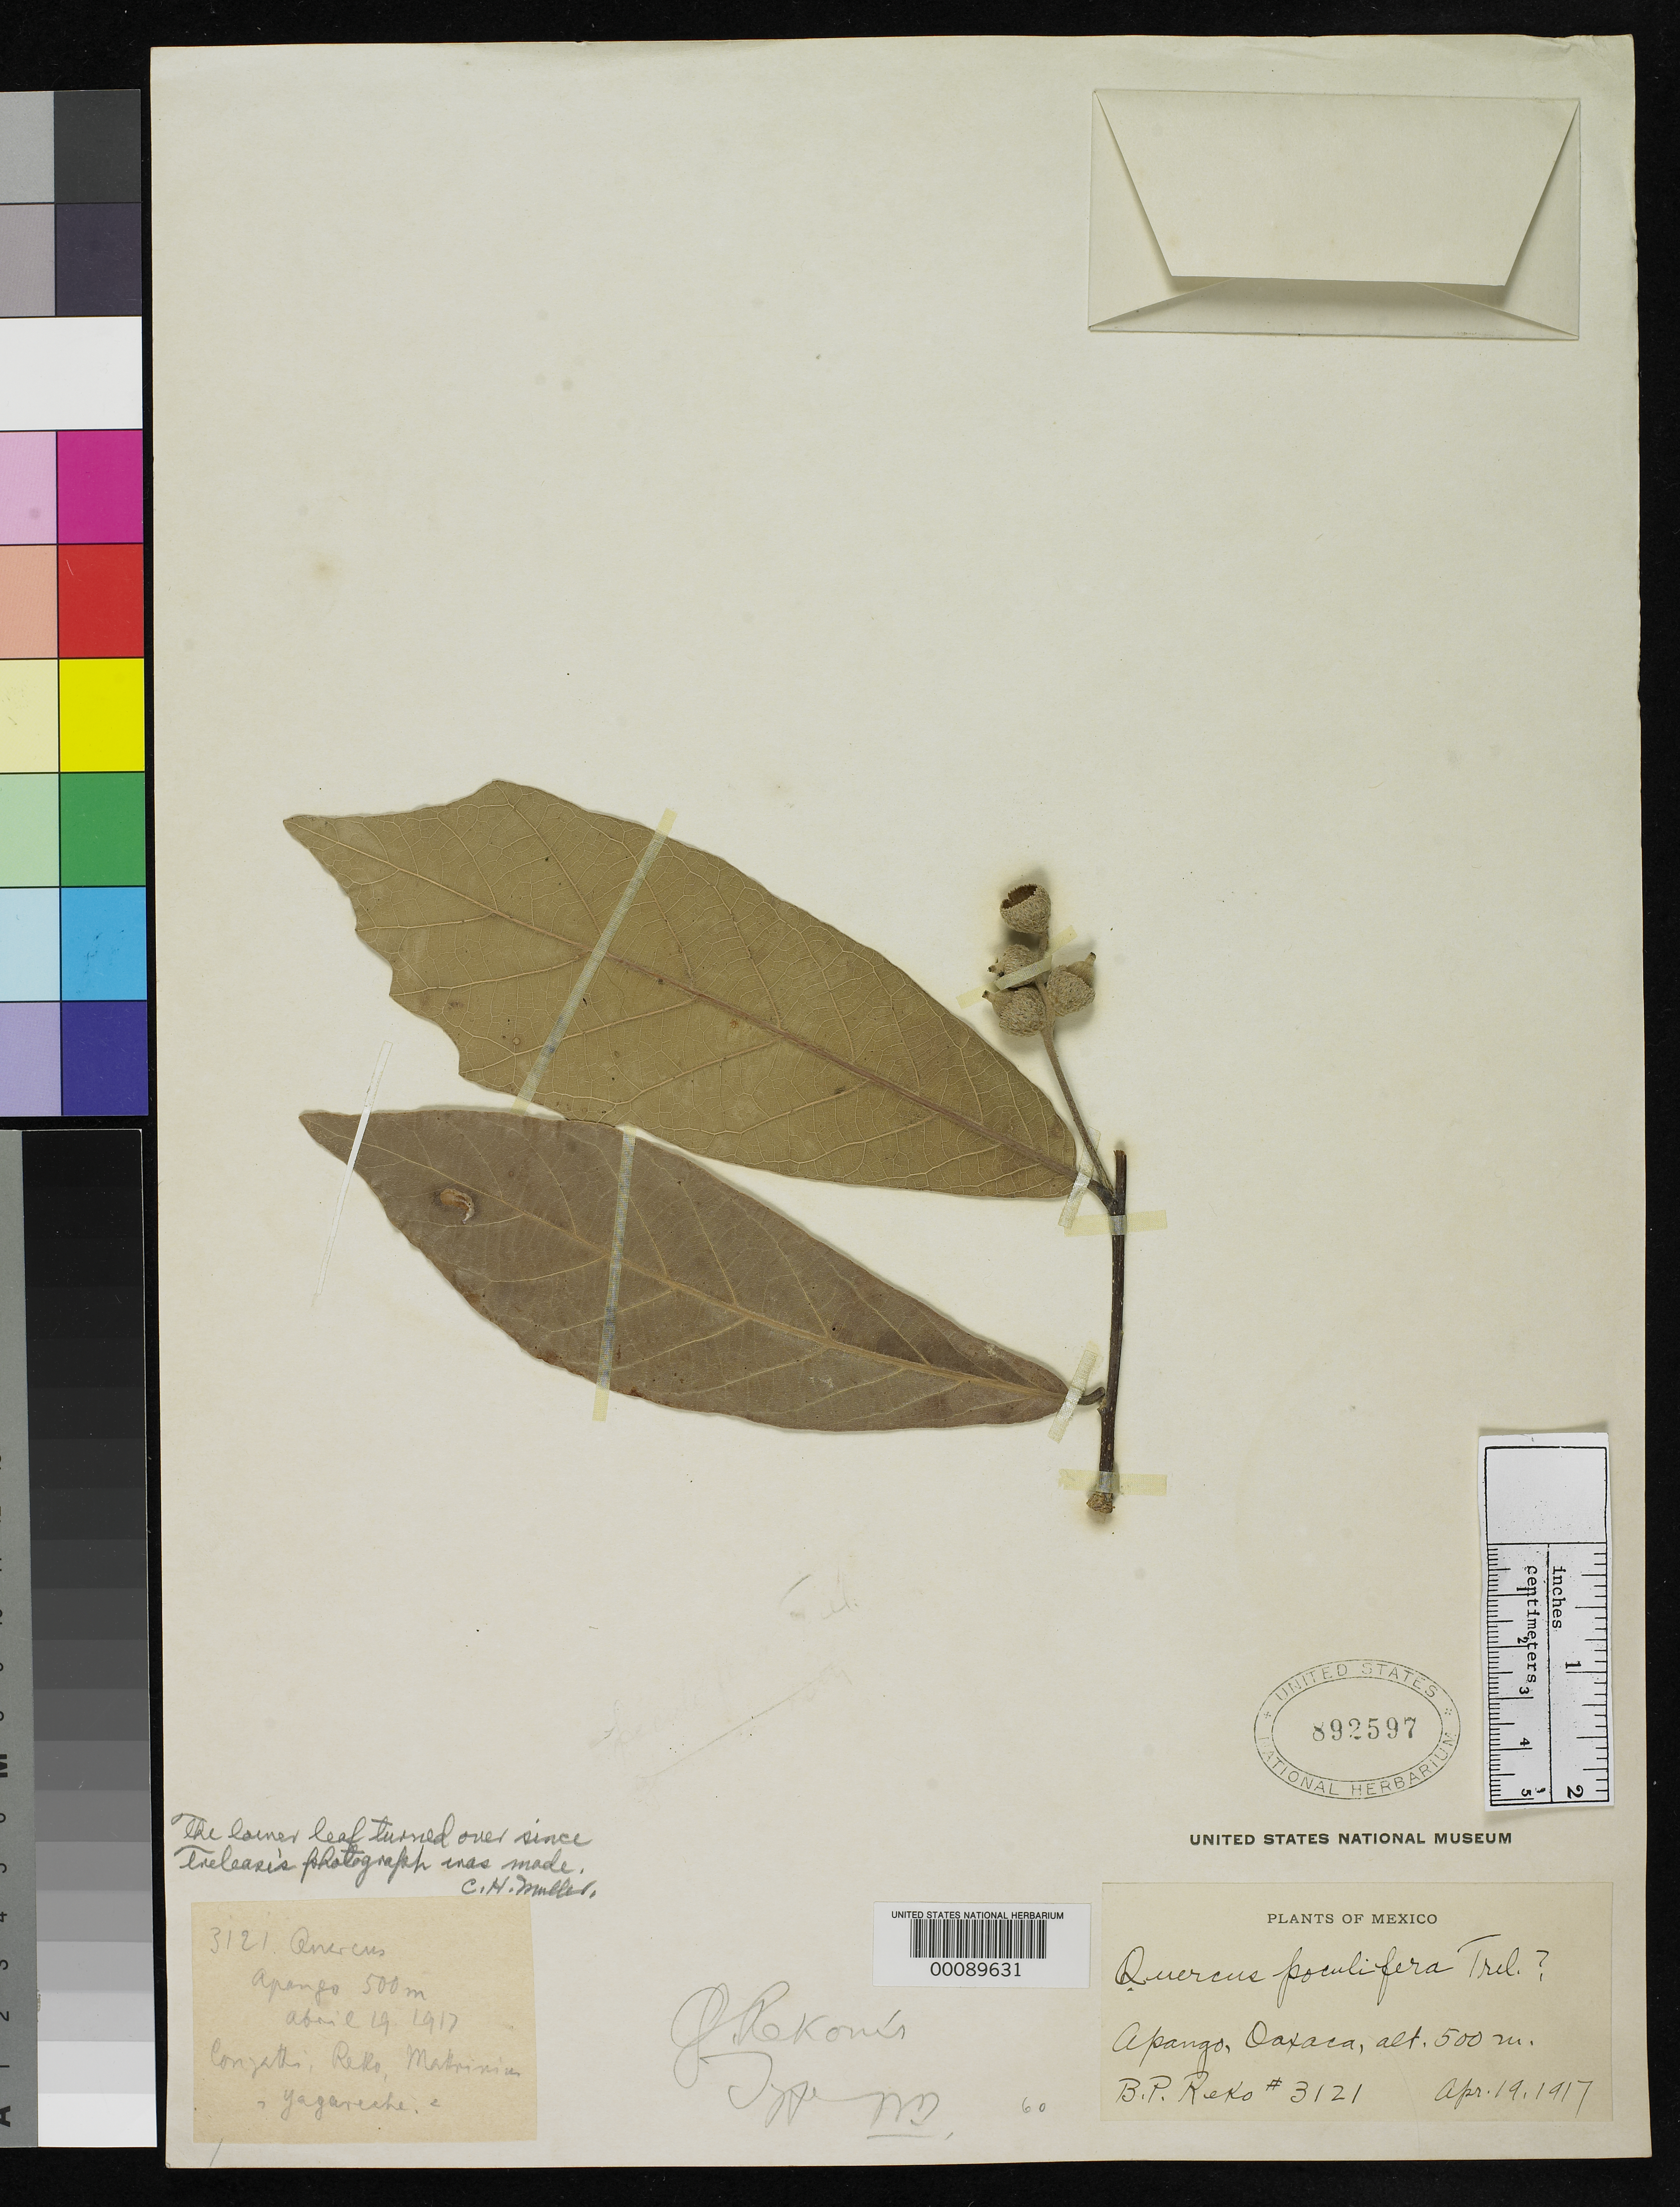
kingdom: Plantae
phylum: Tracheophyta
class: Magnoliopsida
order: Fagales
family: Fagaceae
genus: Quercus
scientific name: Quercus rekonis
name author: Trel.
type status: Holotype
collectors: B. P. Reko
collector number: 3121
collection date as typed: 19 Apr 1917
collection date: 1917-04-19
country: Mexico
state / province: Oaxaca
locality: Apango.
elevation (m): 500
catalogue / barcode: US 892597